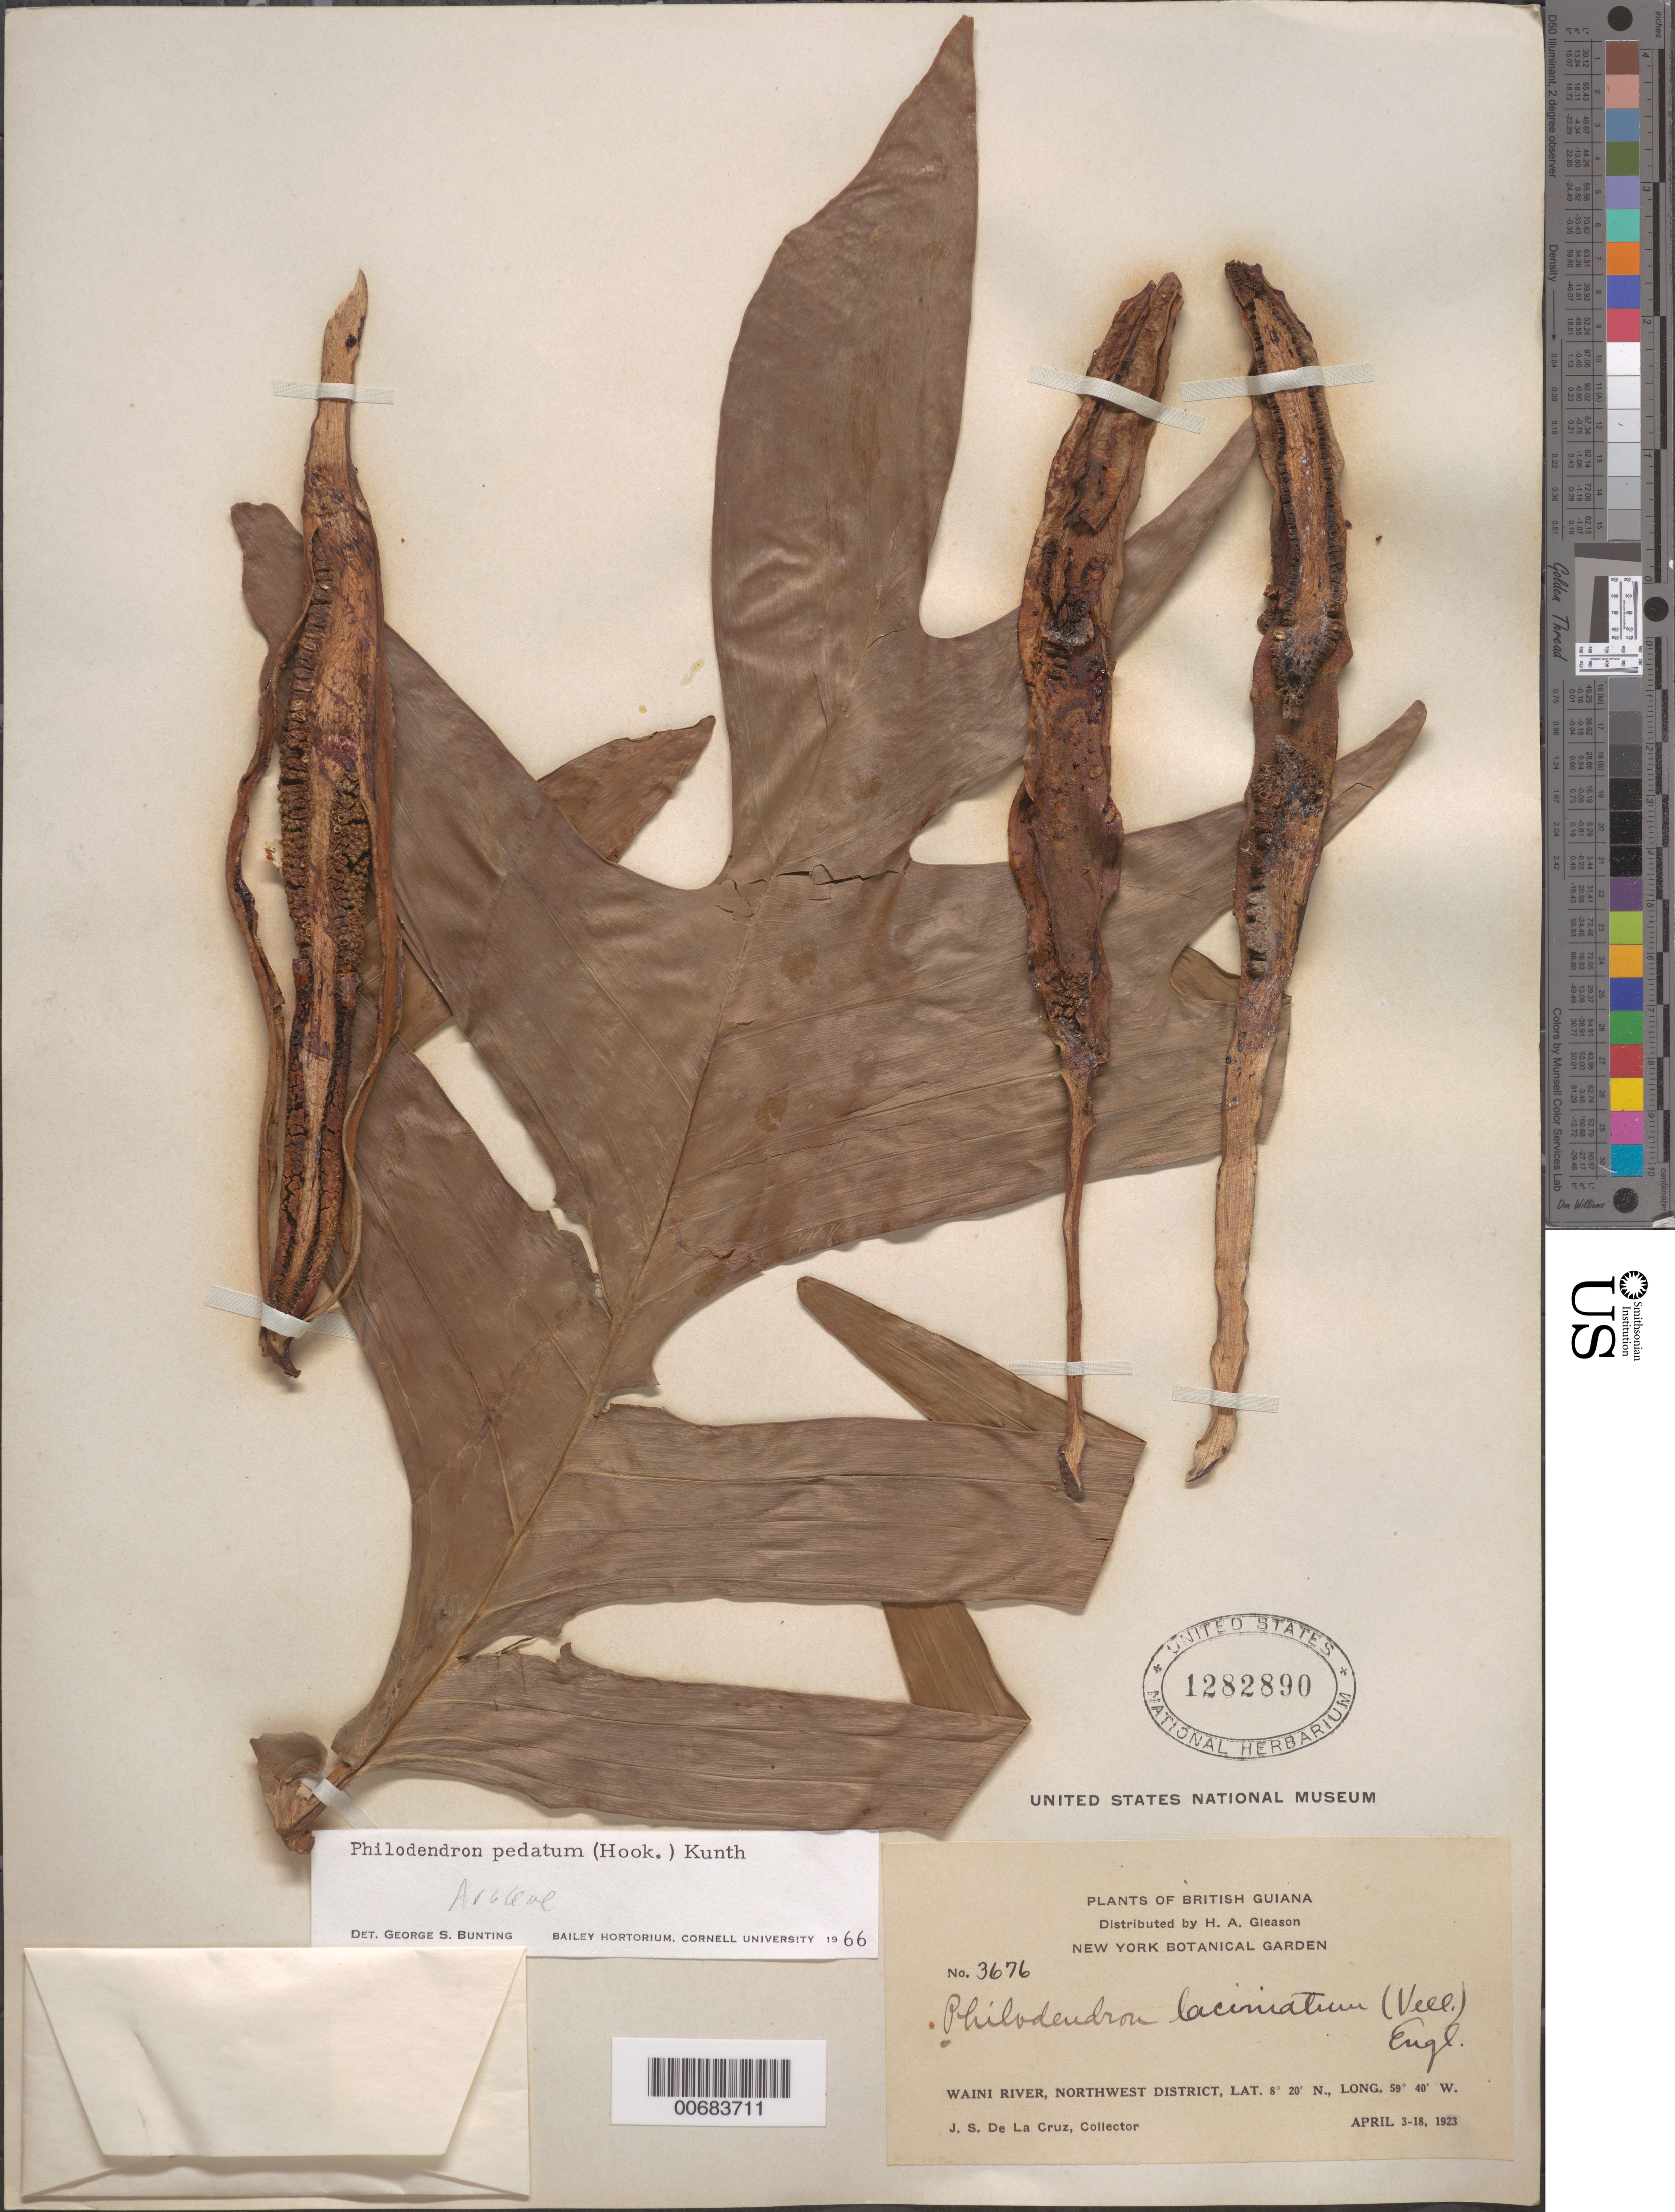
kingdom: Plantae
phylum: Tracheophyta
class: Liliopsida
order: Alismatales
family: Araceae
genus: Philodendron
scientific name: Philodendron pedatum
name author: (Hook.) Kunth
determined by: Bunting, G. S.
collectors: J. S. de la Cruz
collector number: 3676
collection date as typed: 3-Apr-23 to 18-Apr-23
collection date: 1923-04-03/1923-04-18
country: Guyana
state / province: Barima-Waini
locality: Waini R., NW District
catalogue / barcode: US 1282890